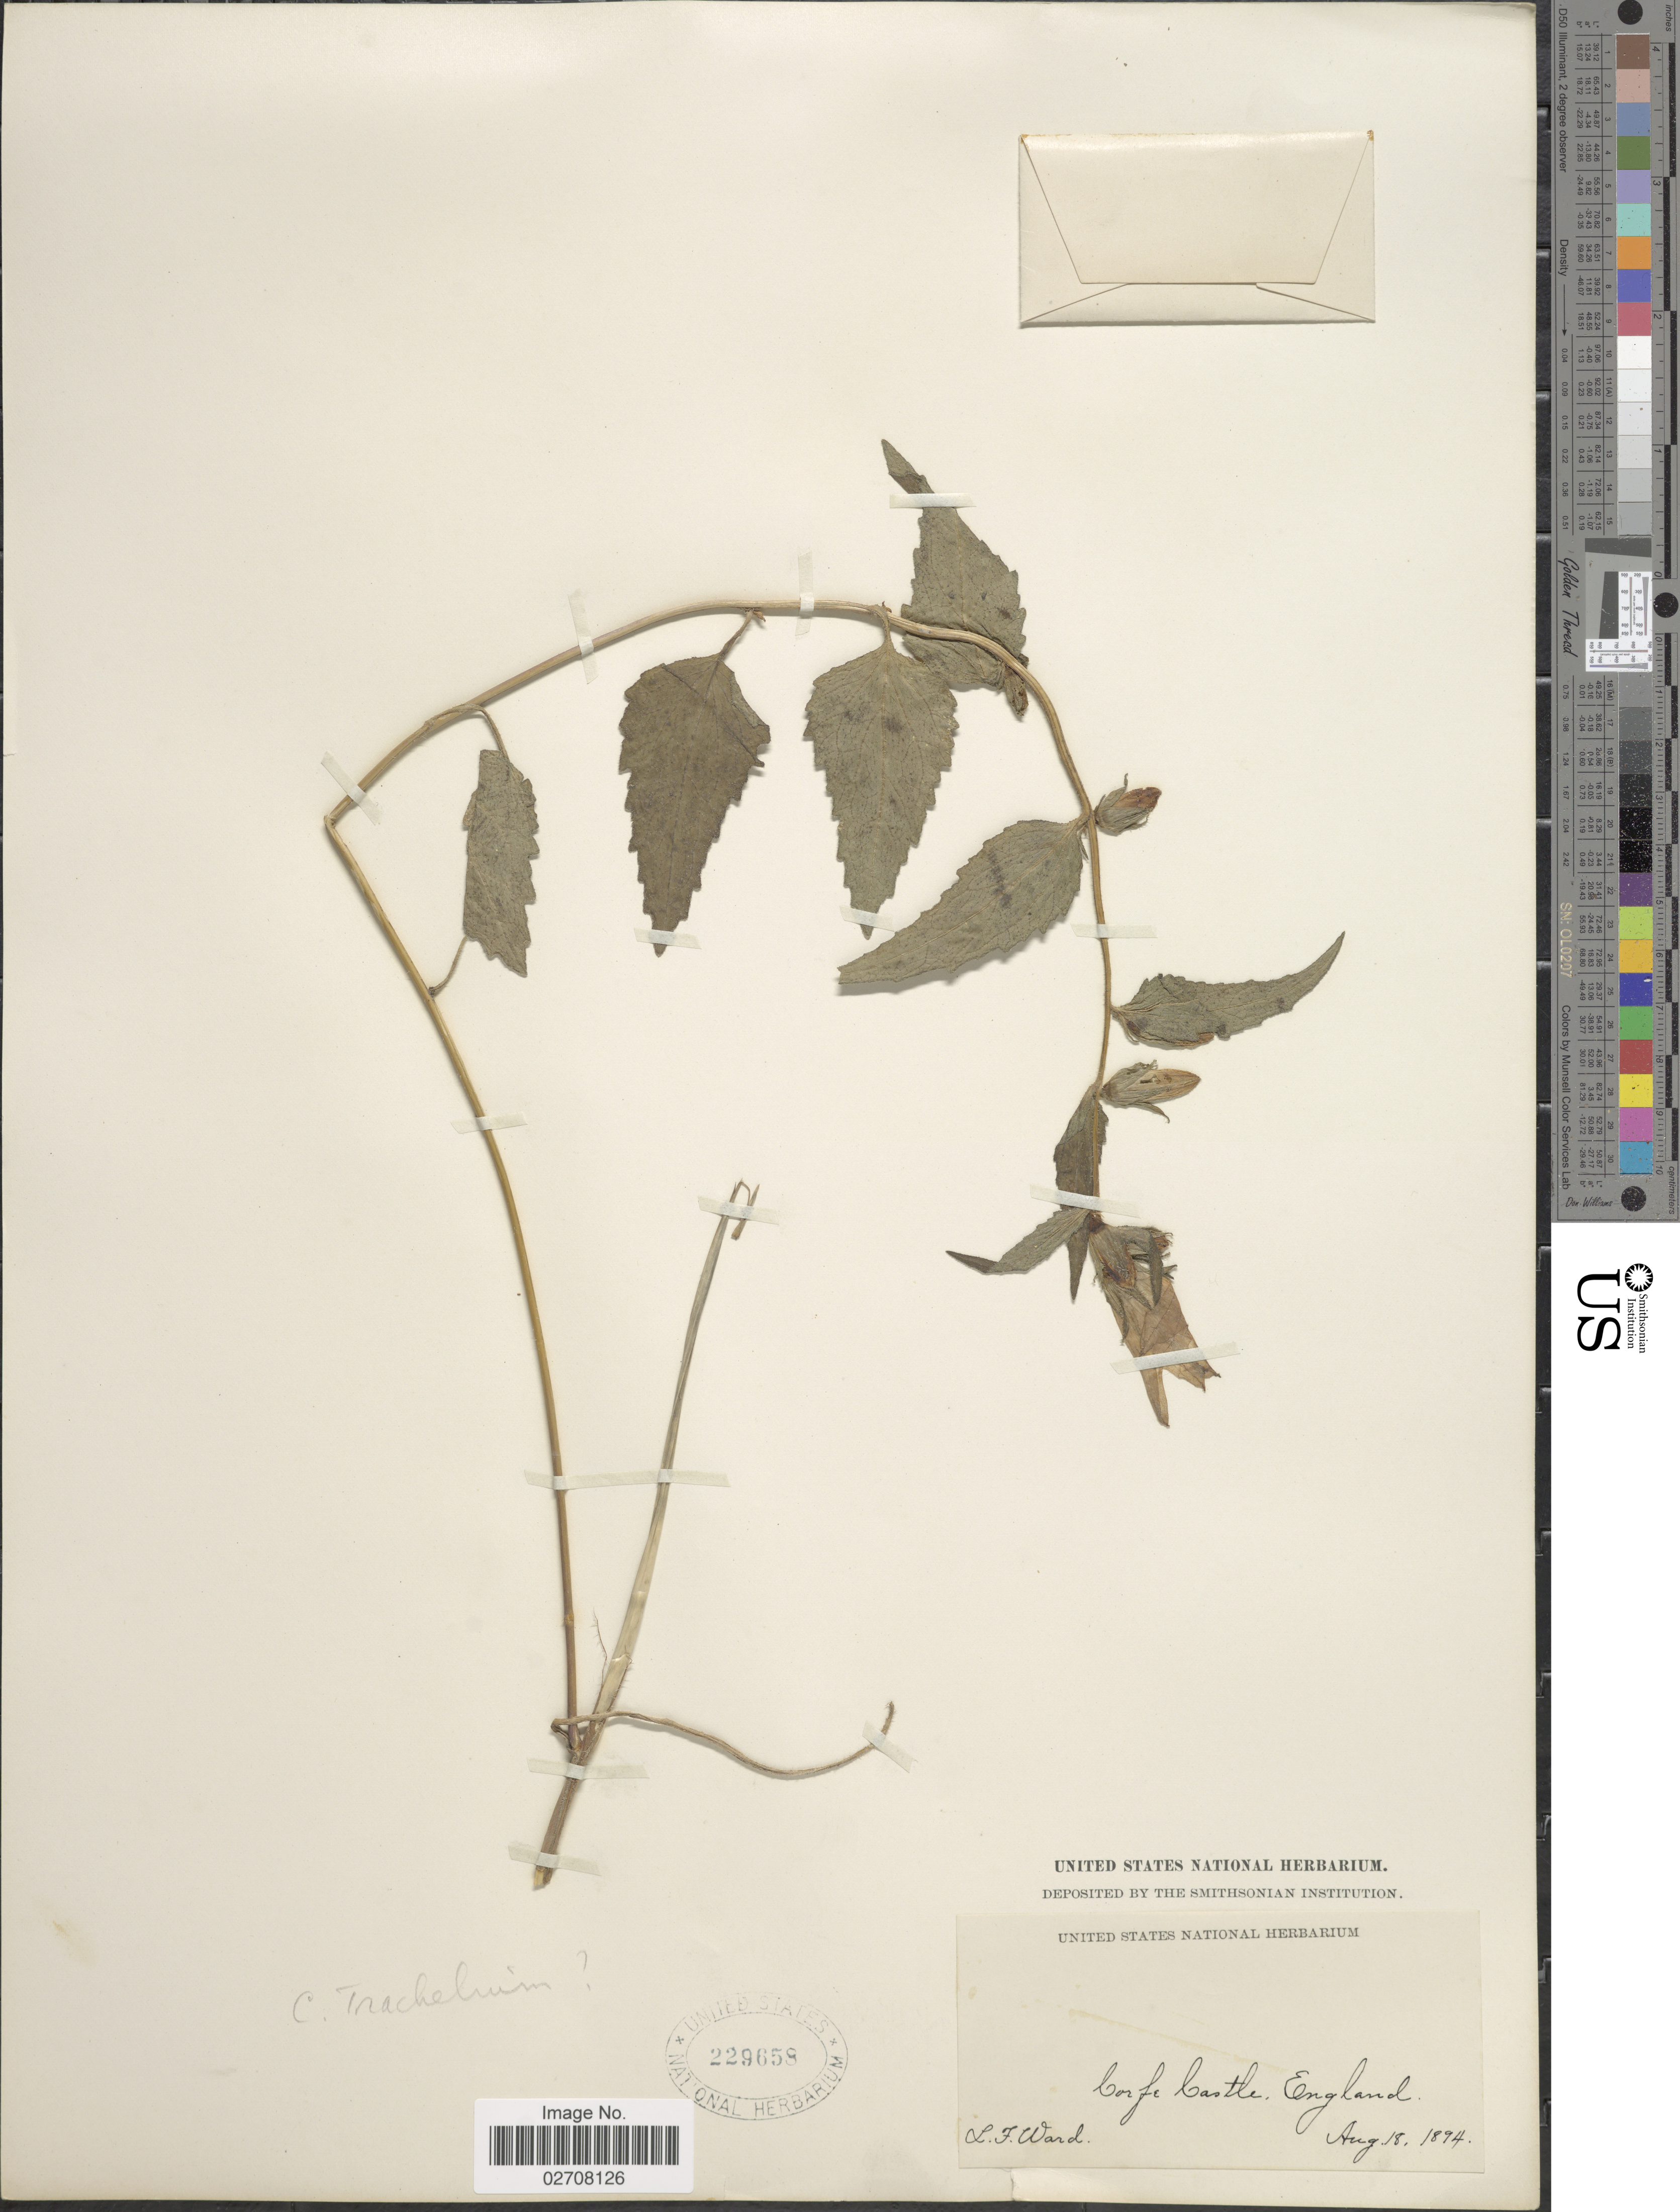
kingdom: Plantae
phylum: Tracheophyta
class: Magnoliopsida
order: Asterales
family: Campanulaceae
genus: Campanula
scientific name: Campanula trachelium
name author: L.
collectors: L. F. Ward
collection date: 1894-08-18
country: United Kingdom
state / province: England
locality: Corfe Castle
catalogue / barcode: US 229658